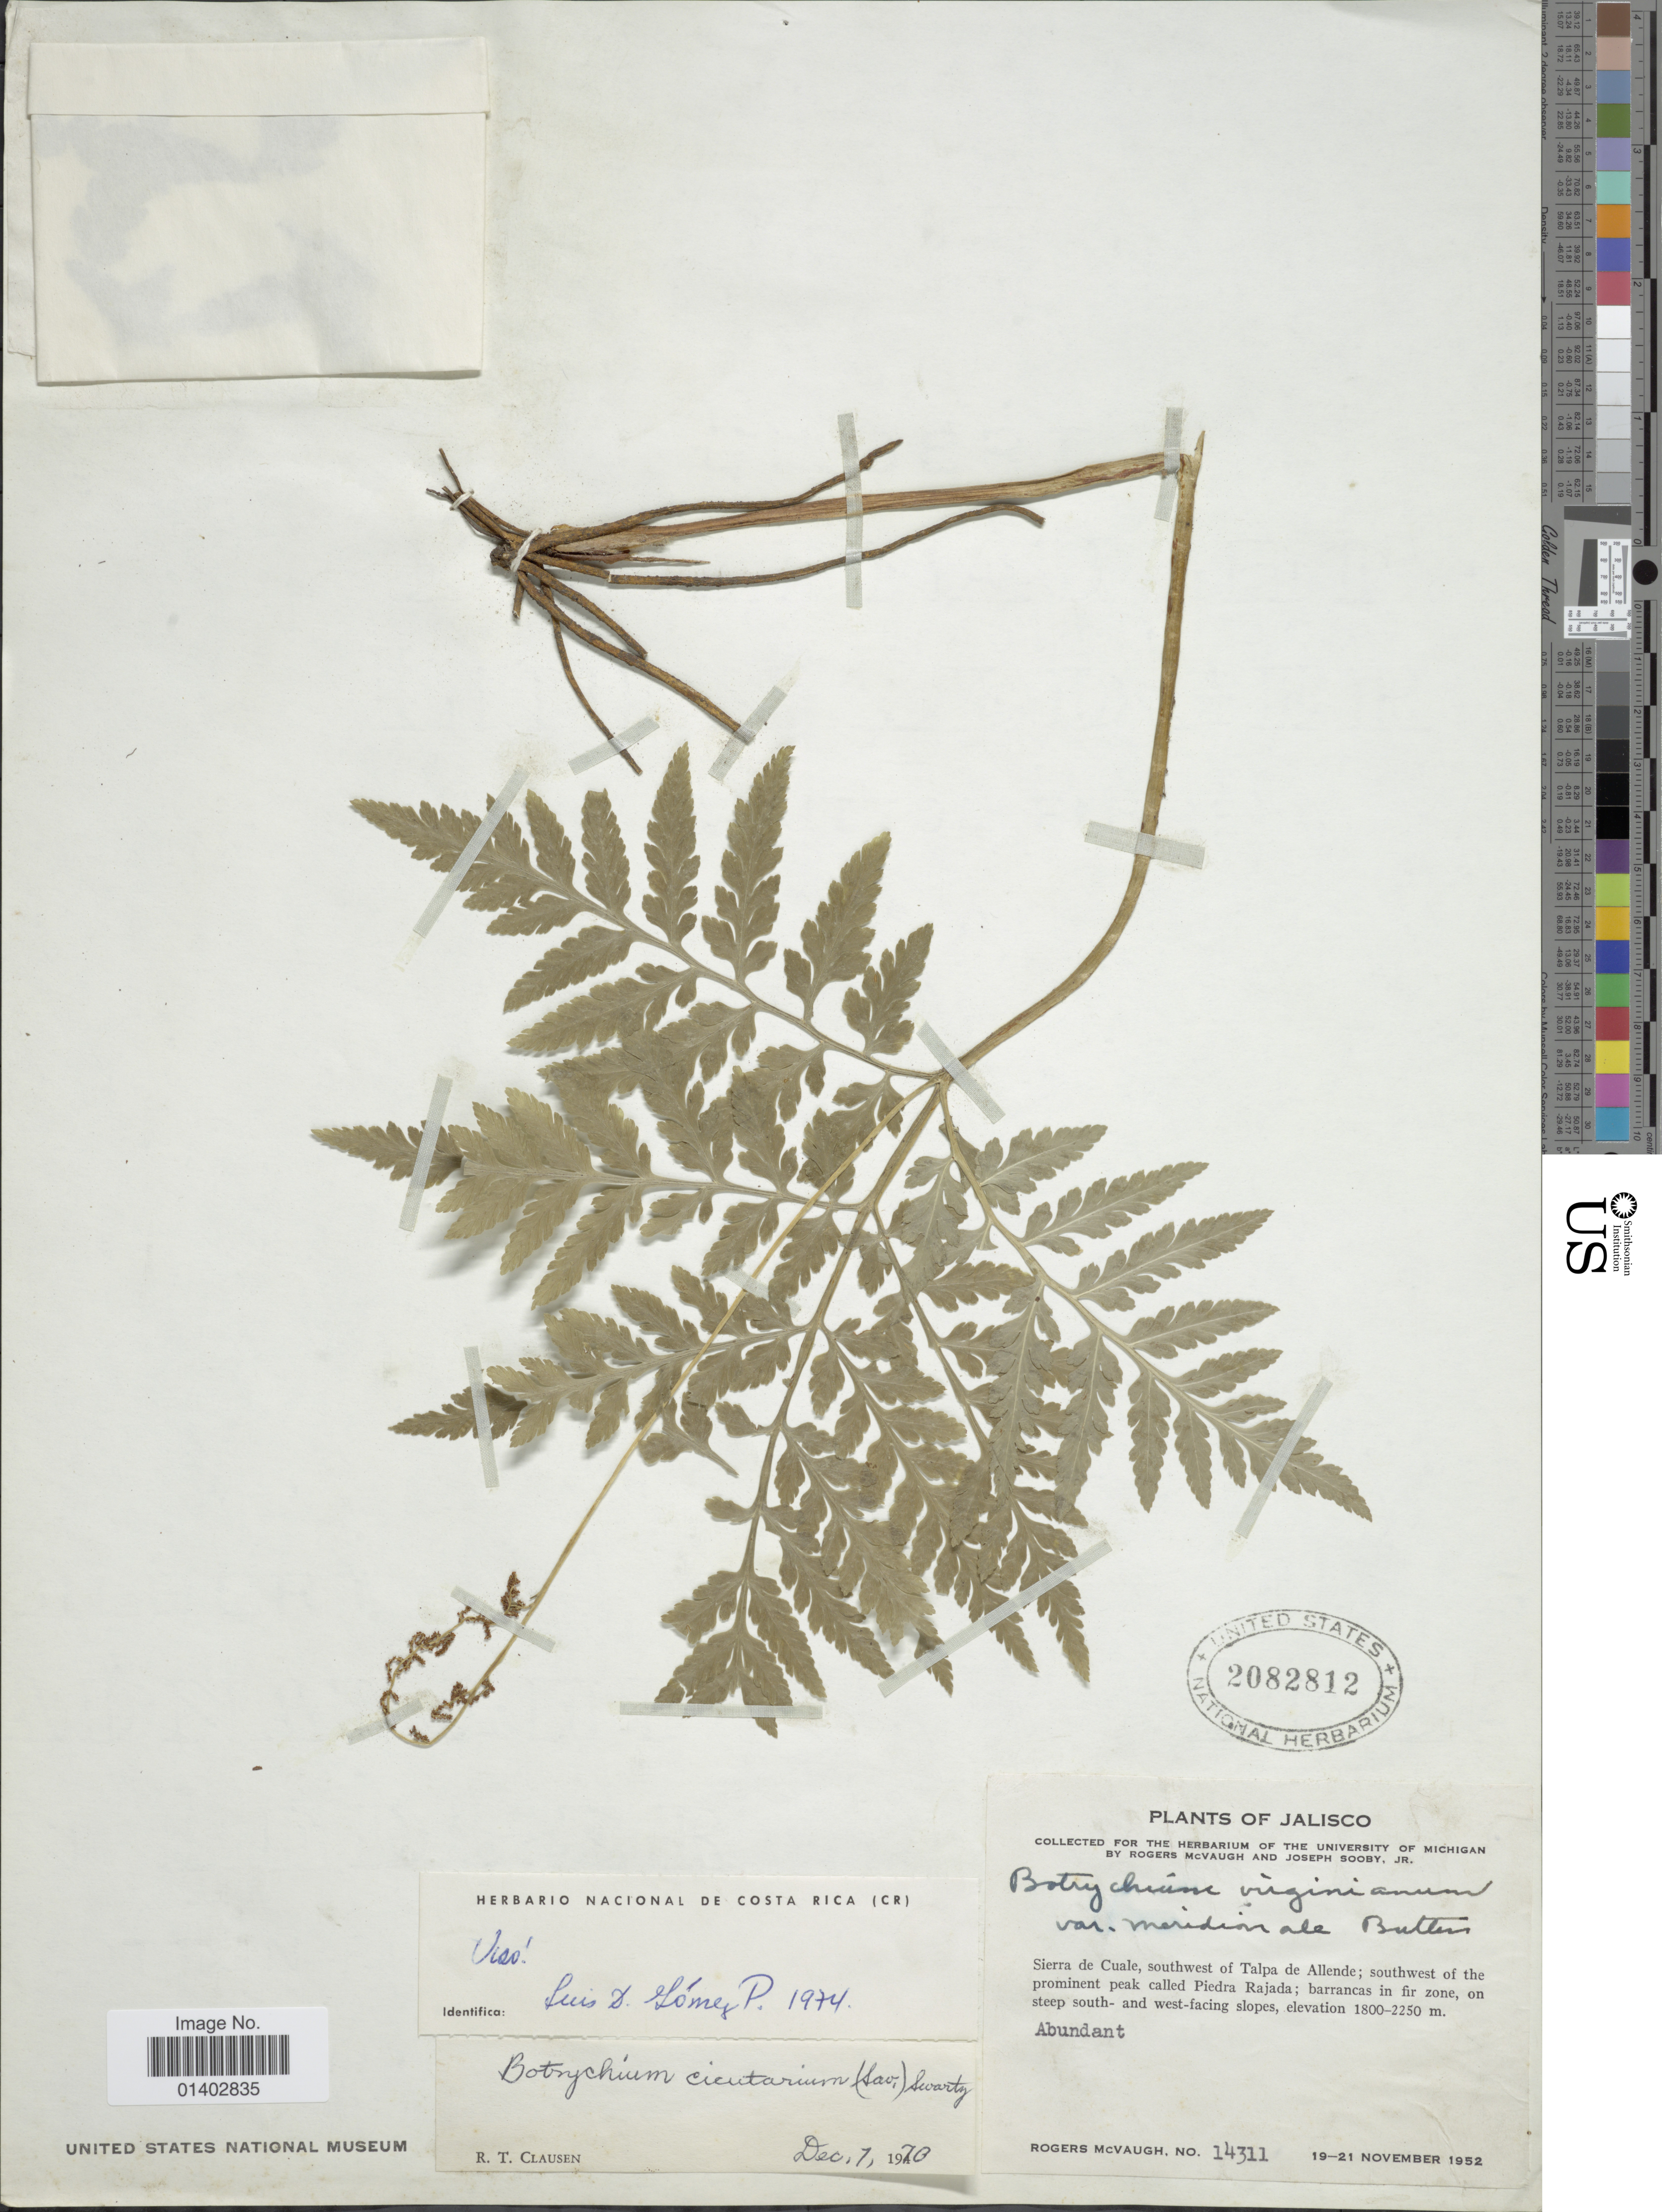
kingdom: Plantae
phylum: Tracheophyta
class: Polypodiopsida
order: Ophioglossales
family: Ophioglossaceae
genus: Botrychium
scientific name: Botrychium virginianum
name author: (L.) Sw.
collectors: R. McVaugh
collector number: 14311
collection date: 1952-11-19/1952-11-21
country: Mexico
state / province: Jalisco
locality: Sierra de Cuale, southwest of Talpa de Allende; southwest of the prominent peak called Piedra Rajada; barrancas in fir zone, on steep south-and west-facing slopes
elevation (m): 1800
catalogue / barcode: US 2082812